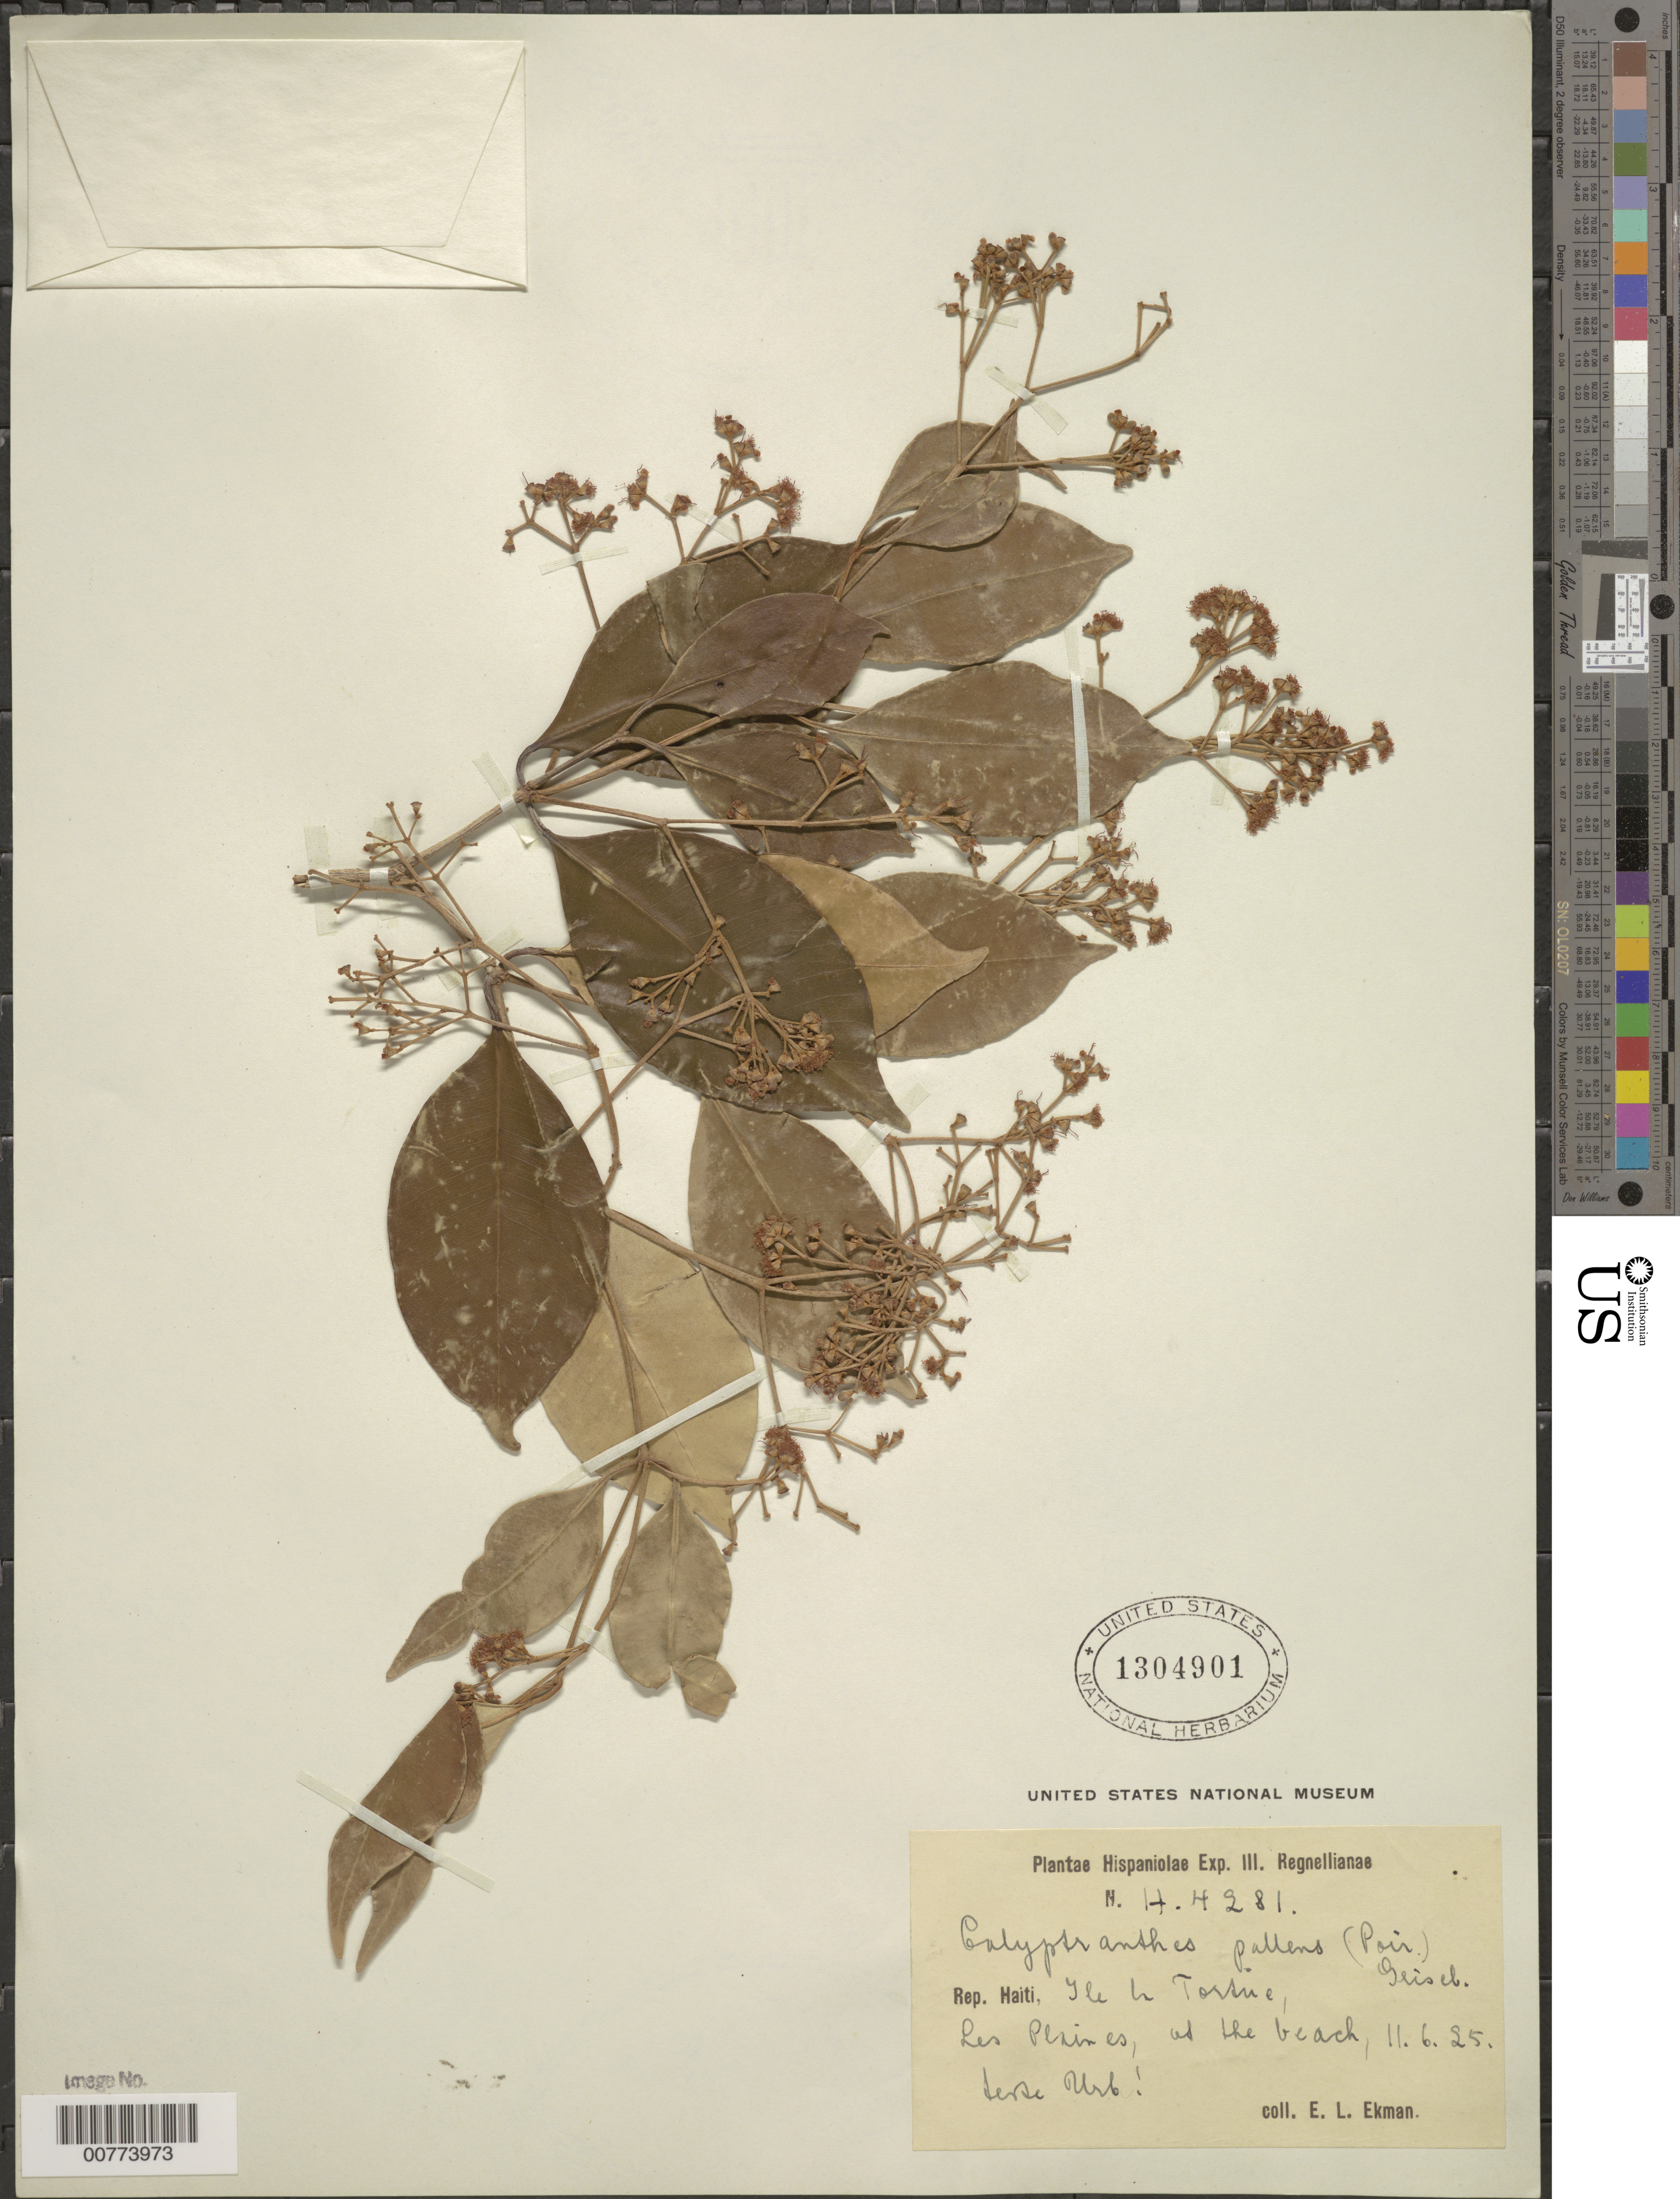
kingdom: Plantae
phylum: Tracheophyta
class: Magnoliopsida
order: Myrtales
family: Myrtaceae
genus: Myrcia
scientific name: Myrcia neopallens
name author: A.R. Lourenço & E. Lucas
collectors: E. L. Ekman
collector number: H 4281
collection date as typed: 11 Jun 1925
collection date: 1925-06-11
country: Haiti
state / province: Nord-Óuest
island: Île de la Tortue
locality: Ile la Tortue, Les Plaines.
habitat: Beach.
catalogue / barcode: US 1304901